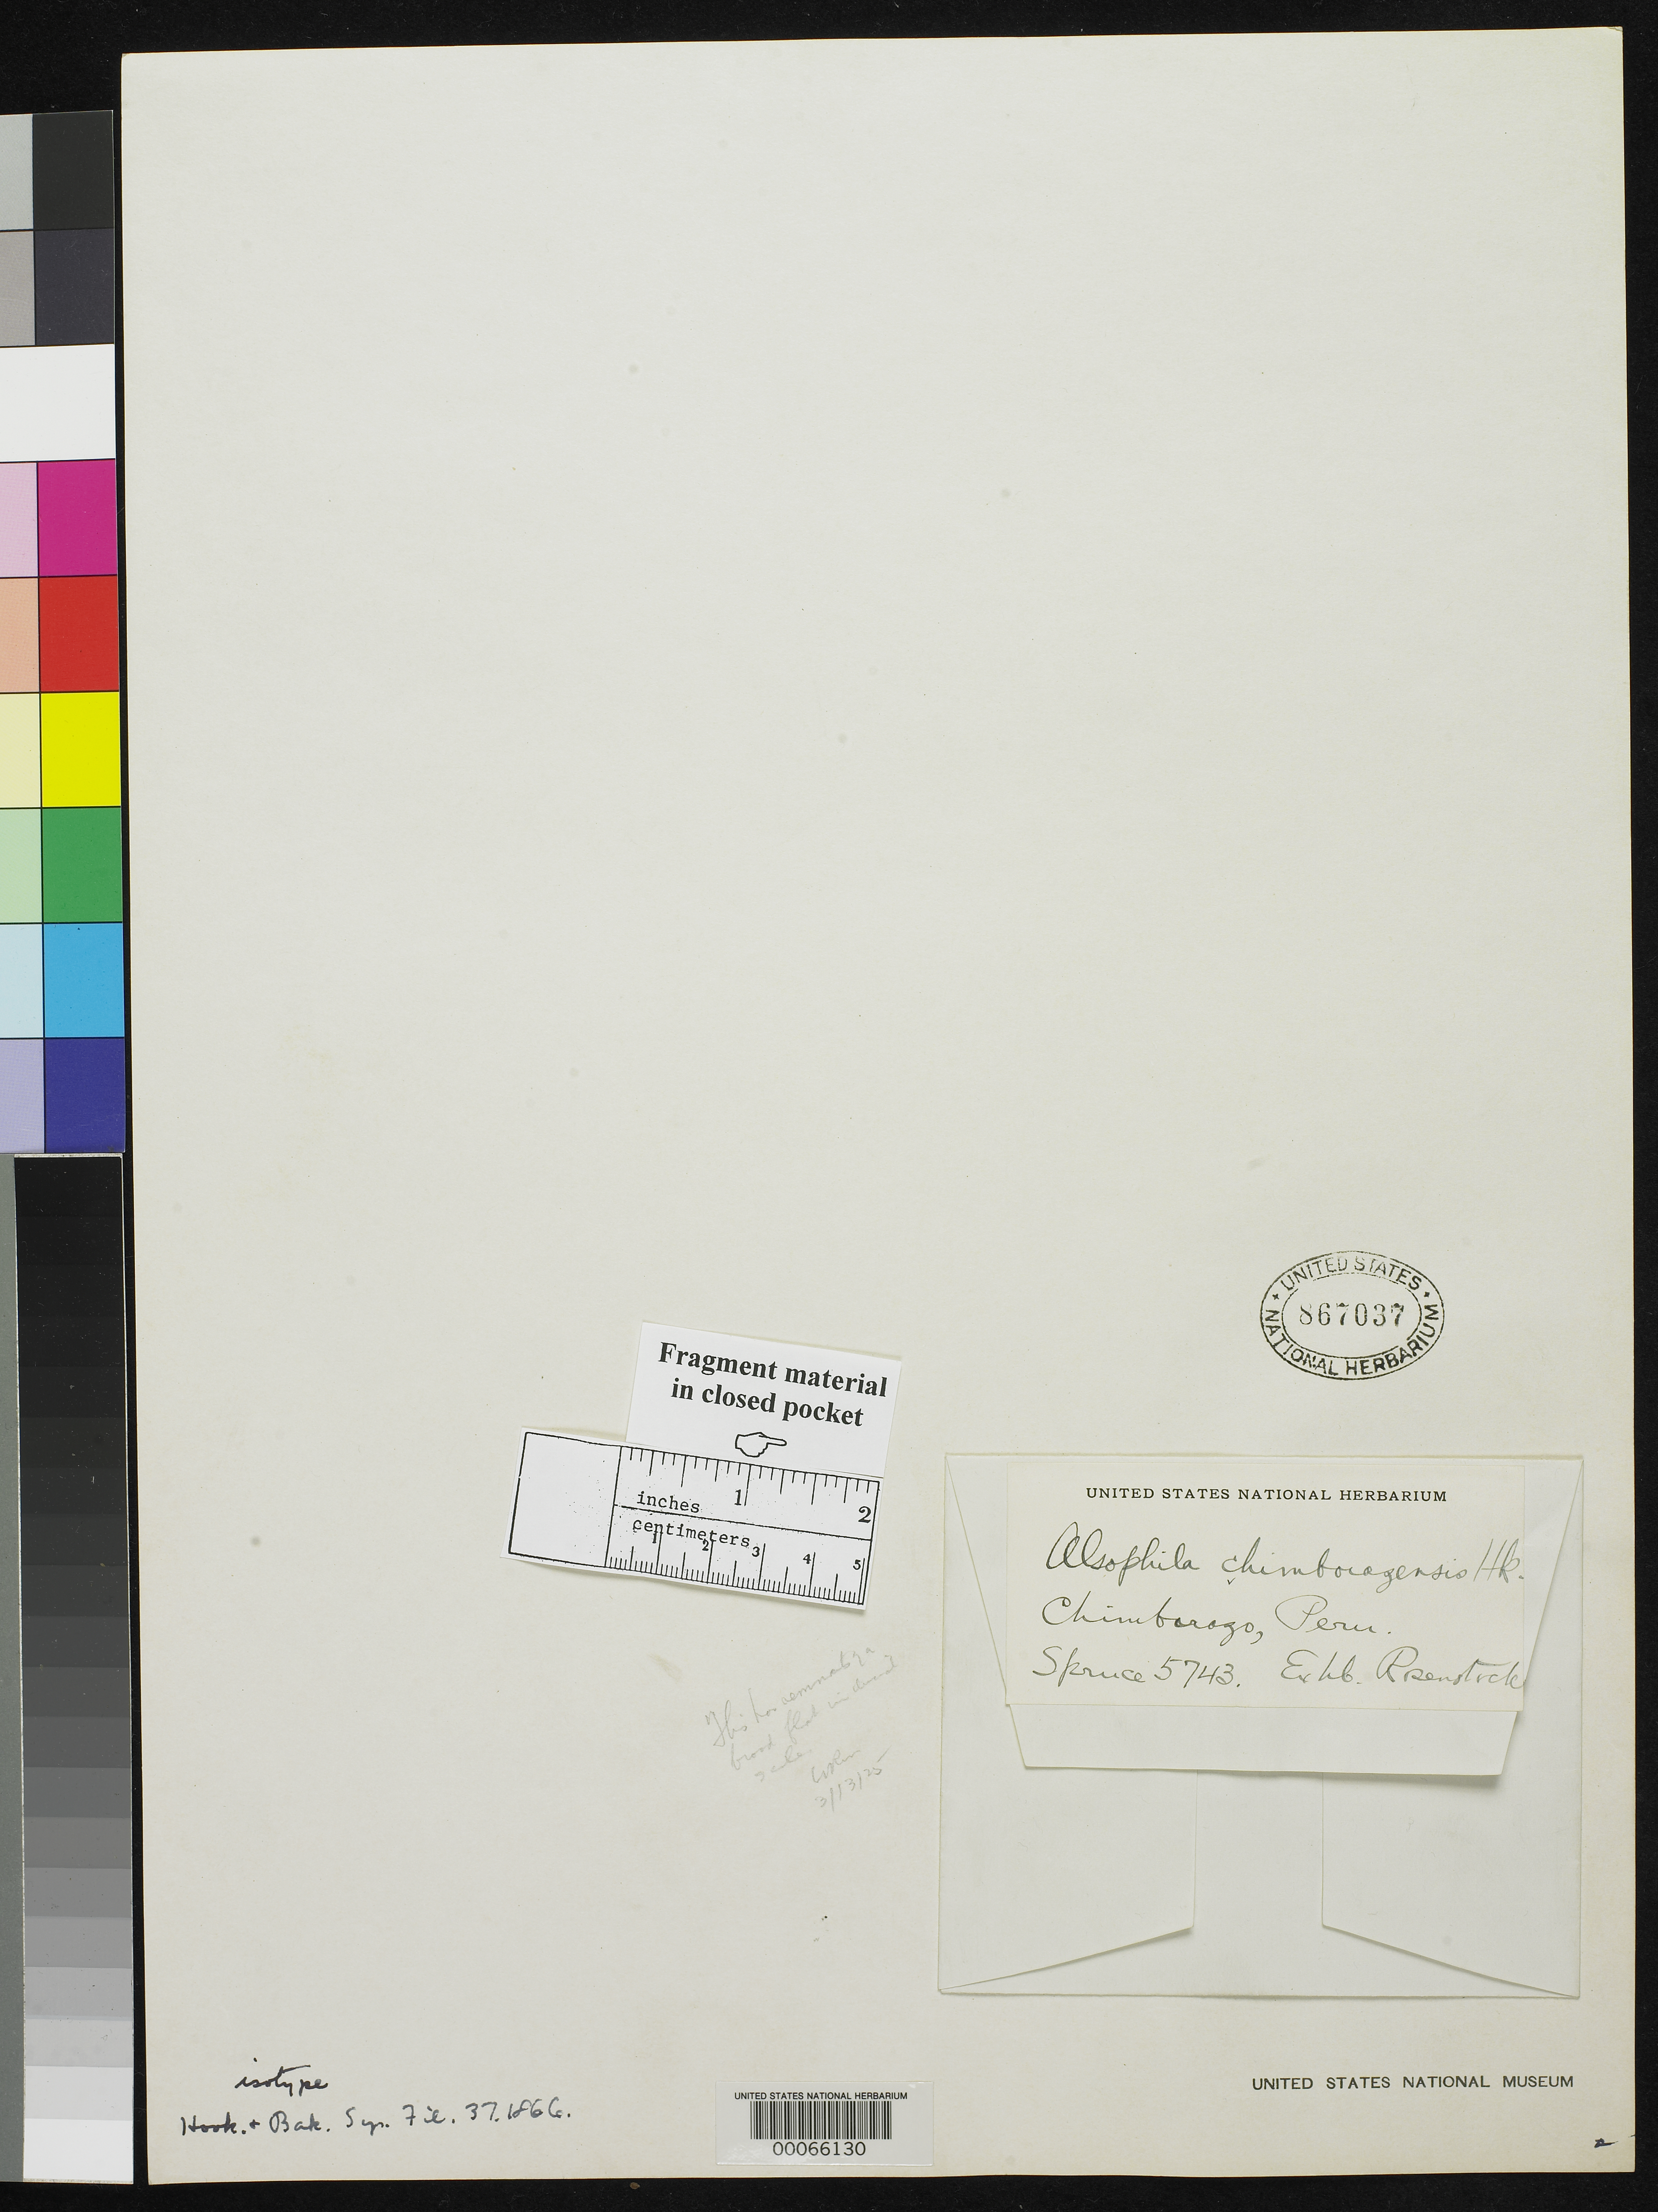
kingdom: Plantae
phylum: Tracheophyta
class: Polypodiopsida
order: Cyatheales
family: Cyatheaceae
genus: Alsophila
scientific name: Alsophila chimborazensis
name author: Hook. in Hook. & Baker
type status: Type Collection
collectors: R. Spruce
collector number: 5743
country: Peru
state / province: La Libertad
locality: Chimborazo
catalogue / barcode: US 867037